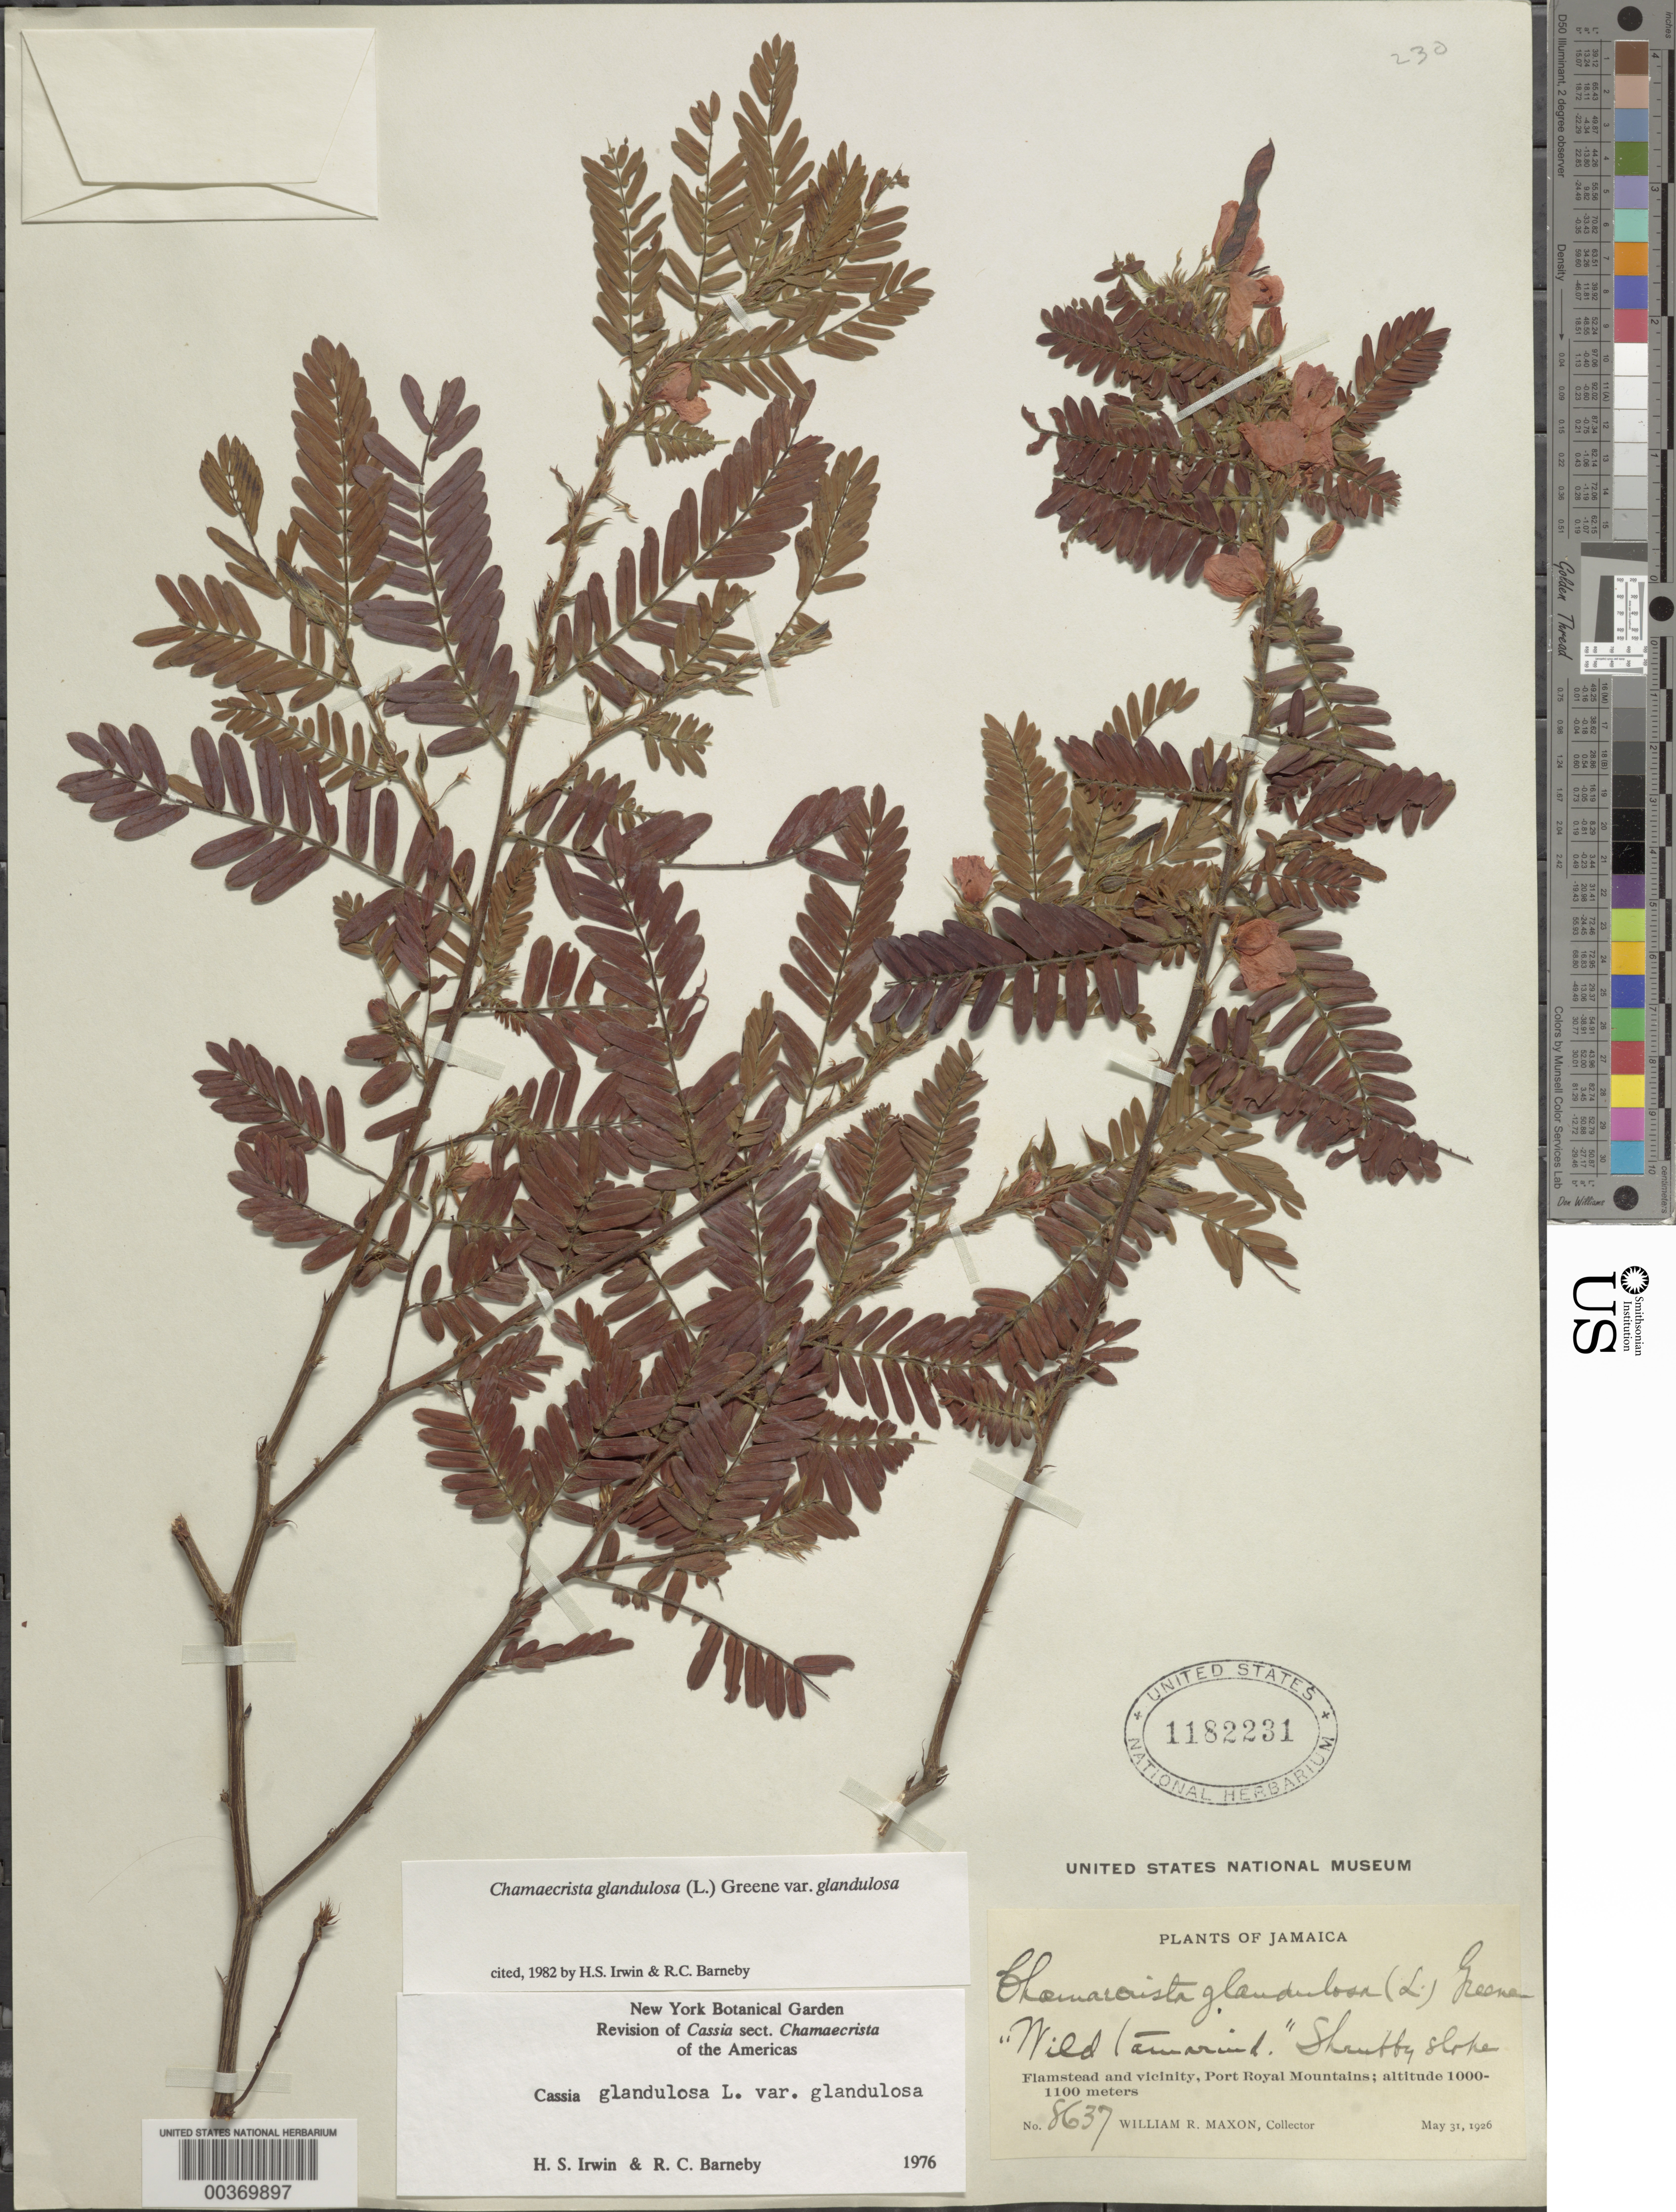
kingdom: Plantae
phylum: Tracheophyta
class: Magnoliopsida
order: Fabales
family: Fabaceae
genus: Chamaecrista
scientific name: Chamaecrista glandulosa var. glandulosa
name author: (L.) Greene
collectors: W. R. Maxon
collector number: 8637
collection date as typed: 31 May 1926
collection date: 1926-05-31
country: Jamaica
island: Greater Antilles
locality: Flamstead and vicinity, port royal mountains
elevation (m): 1000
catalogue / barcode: US 1182231